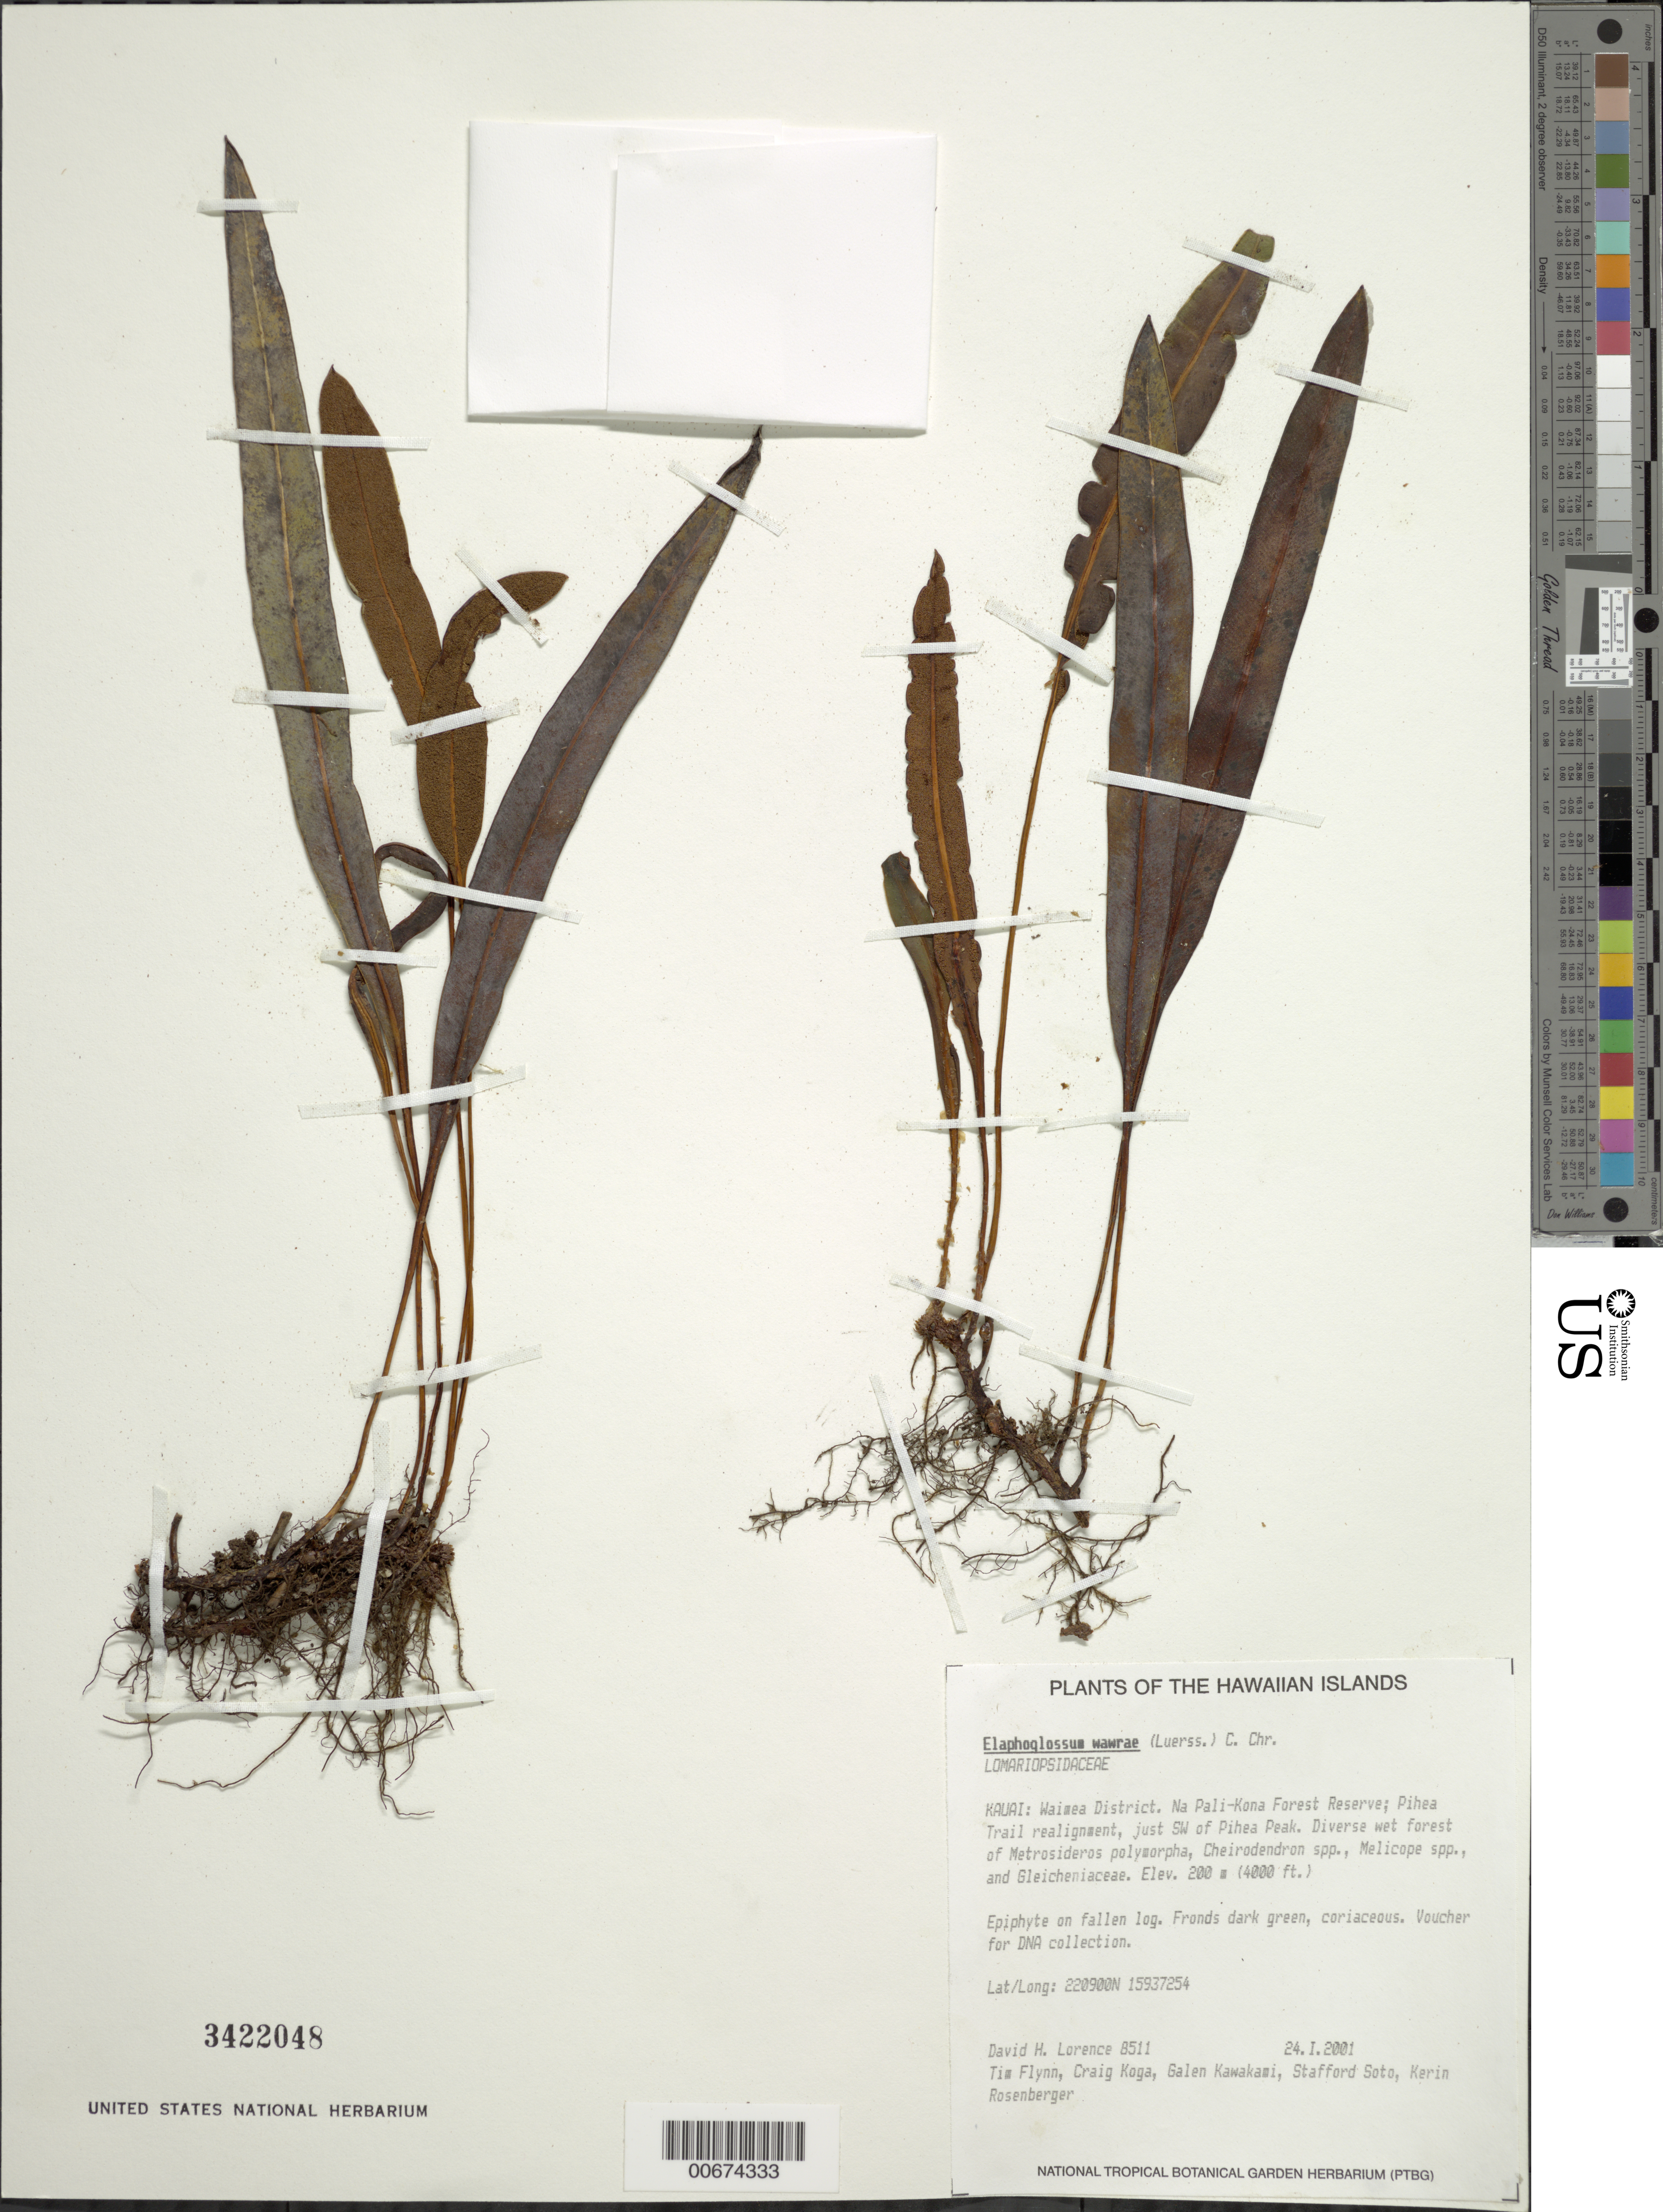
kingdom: Plantae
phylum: Tracheophyta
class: Polypodiopsida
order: Polypodiales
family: Dryopteridaceae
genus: Elaphoglossum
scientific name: Elaphoglossum wawrae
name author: (Luerss.) C. Chr.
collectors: D. Lorence, T. W. Flynn, C. Koga, G. Kawakami, S. Soto & K. Rosenberger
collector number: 8511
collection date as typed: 24 Jan 2001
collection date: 2001-01-24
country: United States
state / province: Hawaii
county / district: Kauai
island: Kaua'i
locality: Waimea District, Na Pali-Kona Forest Reserve; Pihea trail realignment, just SW of Pihea Peak.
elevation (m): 1219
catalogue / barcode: US 3422048